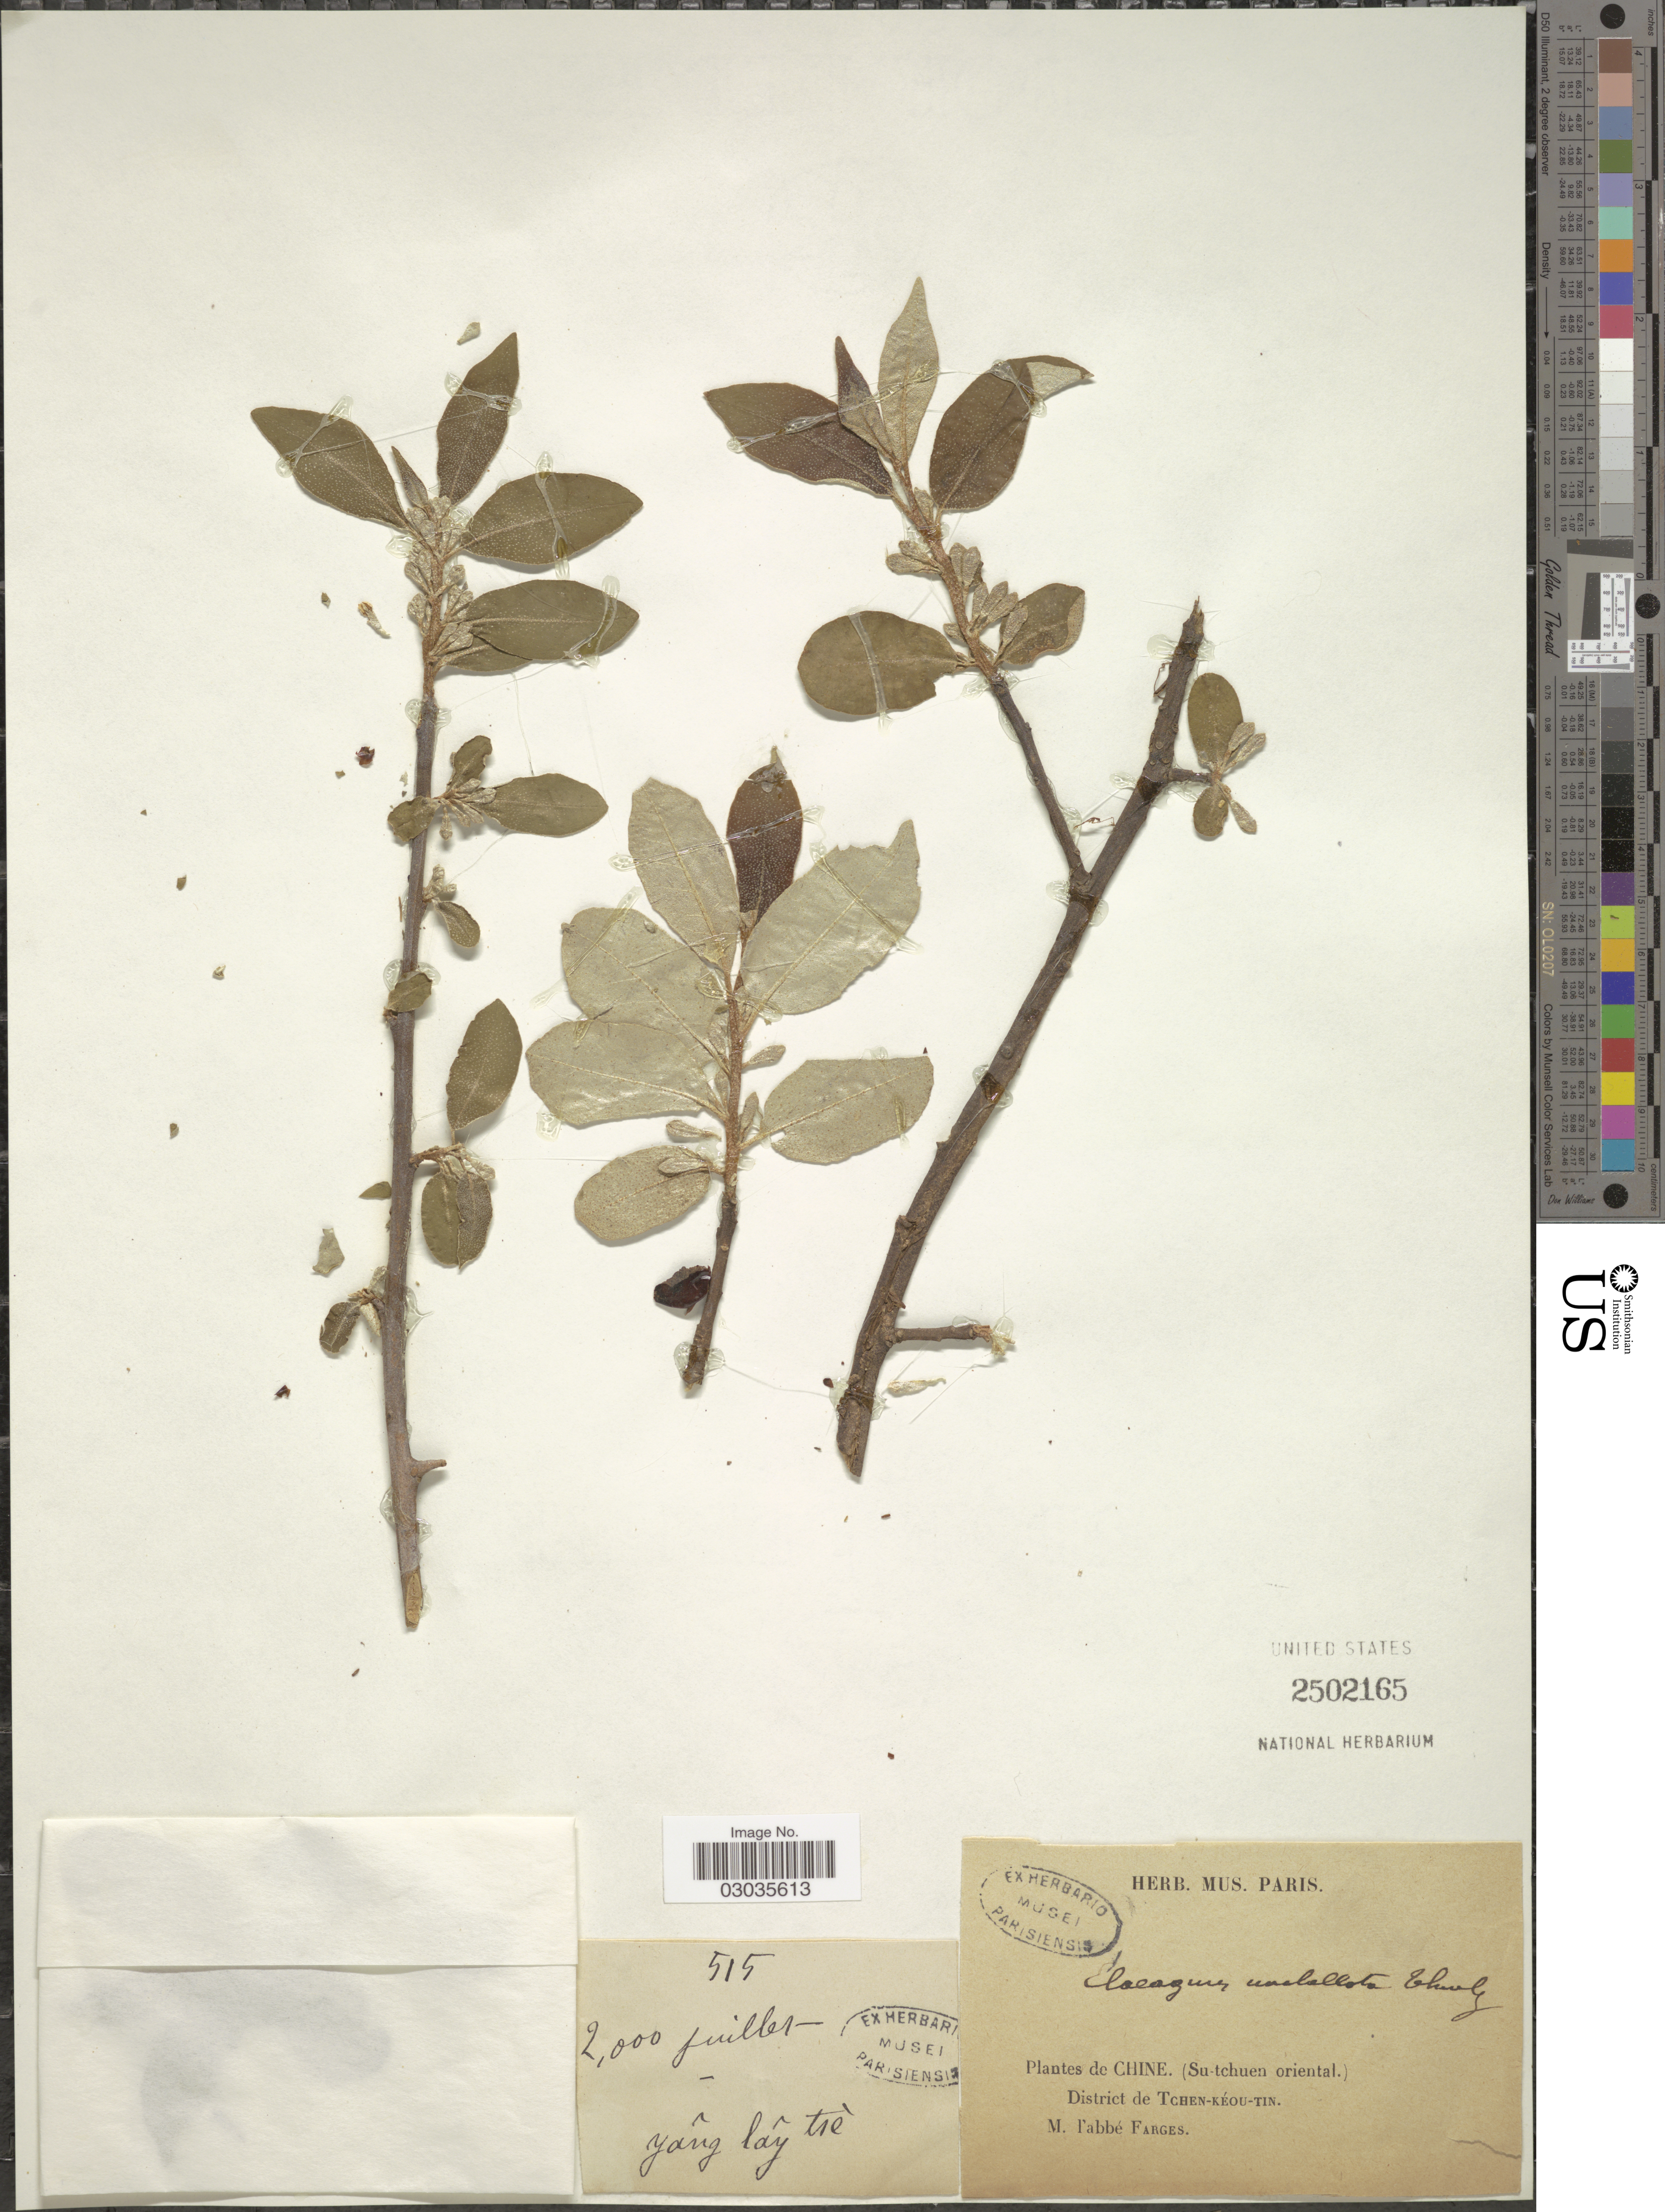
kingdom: Plantae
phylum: Tracheophyta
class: Magnoliopsida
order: Rosales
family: Elaeagnaceae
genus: Elaeagnus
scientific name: Elaeagnus umbellata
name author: Thunb.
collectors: M. Farges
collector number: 515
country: China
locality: Chine. (Su-tchuen oriental.) District de Tchen-Kéou-Tin. Yâng lây tsè.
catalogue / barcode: US 2502165